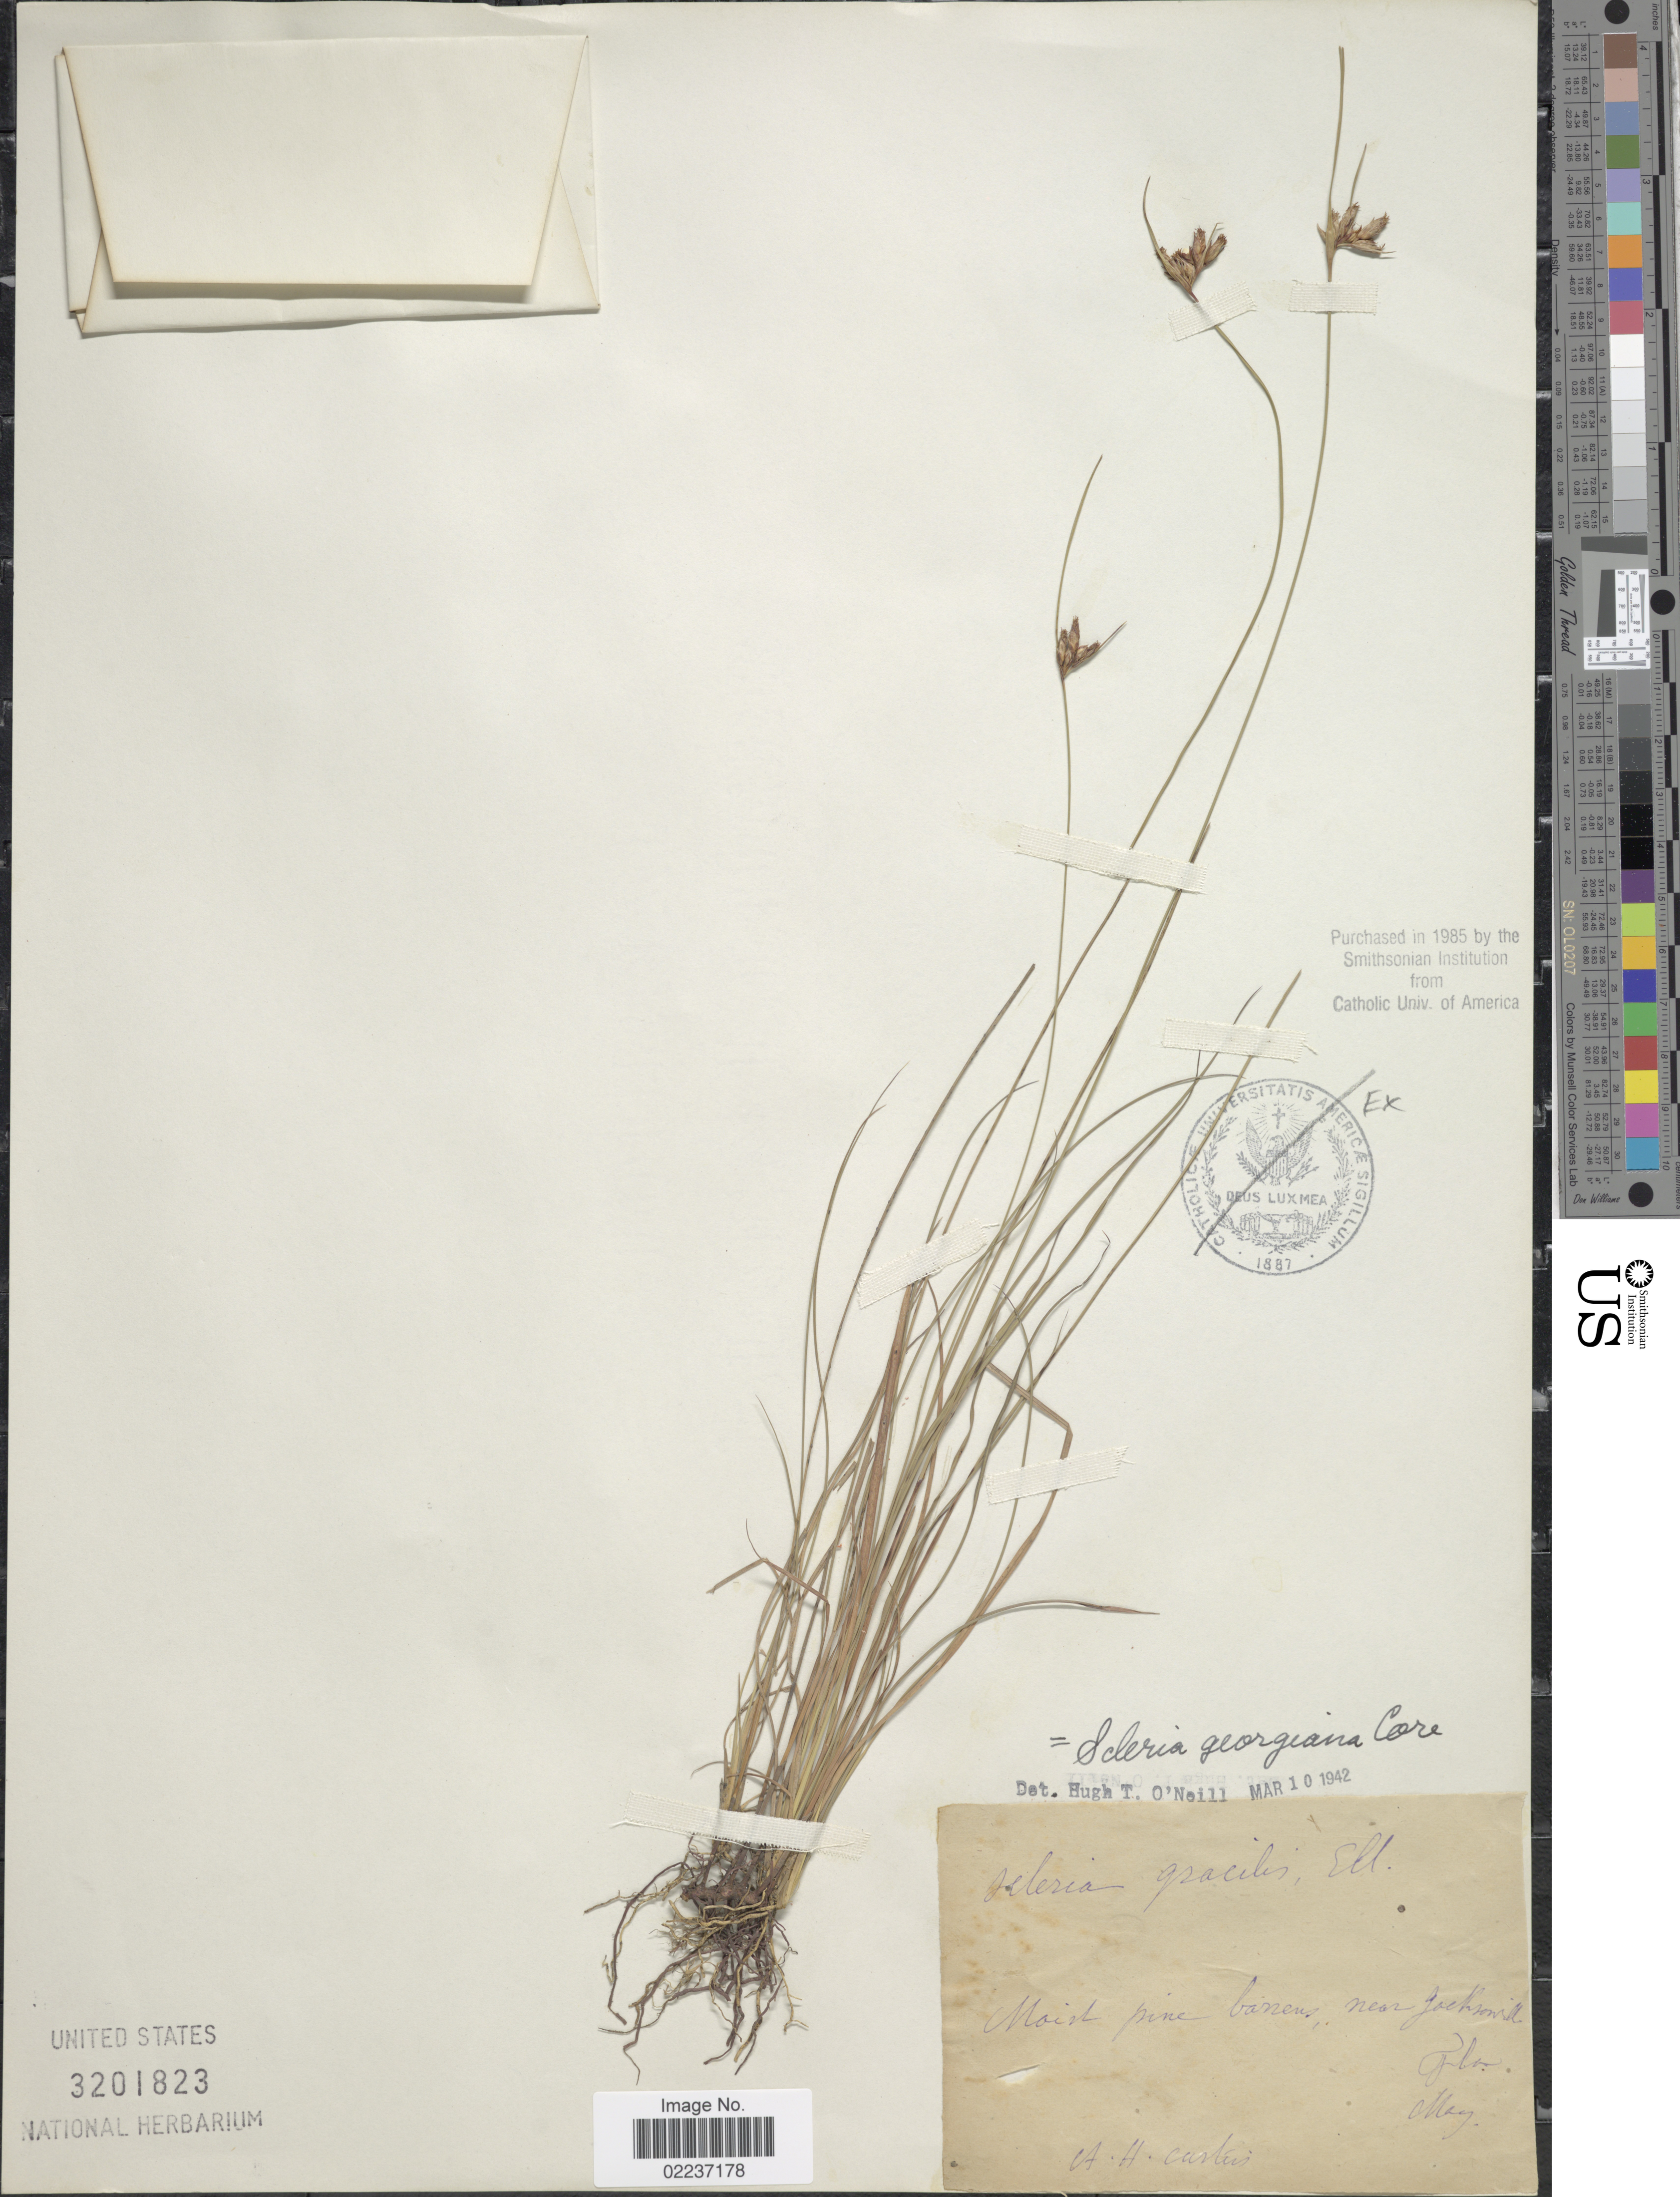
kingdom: Plantae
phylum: Tracheophyta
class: Liliopsida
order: Poales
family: Cyperaceae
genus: Scleria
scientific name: Scleria georgiana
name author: Core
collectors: A. Curtis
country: United States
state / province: Florida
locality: Near Jacksonville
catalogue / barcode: US 3201823